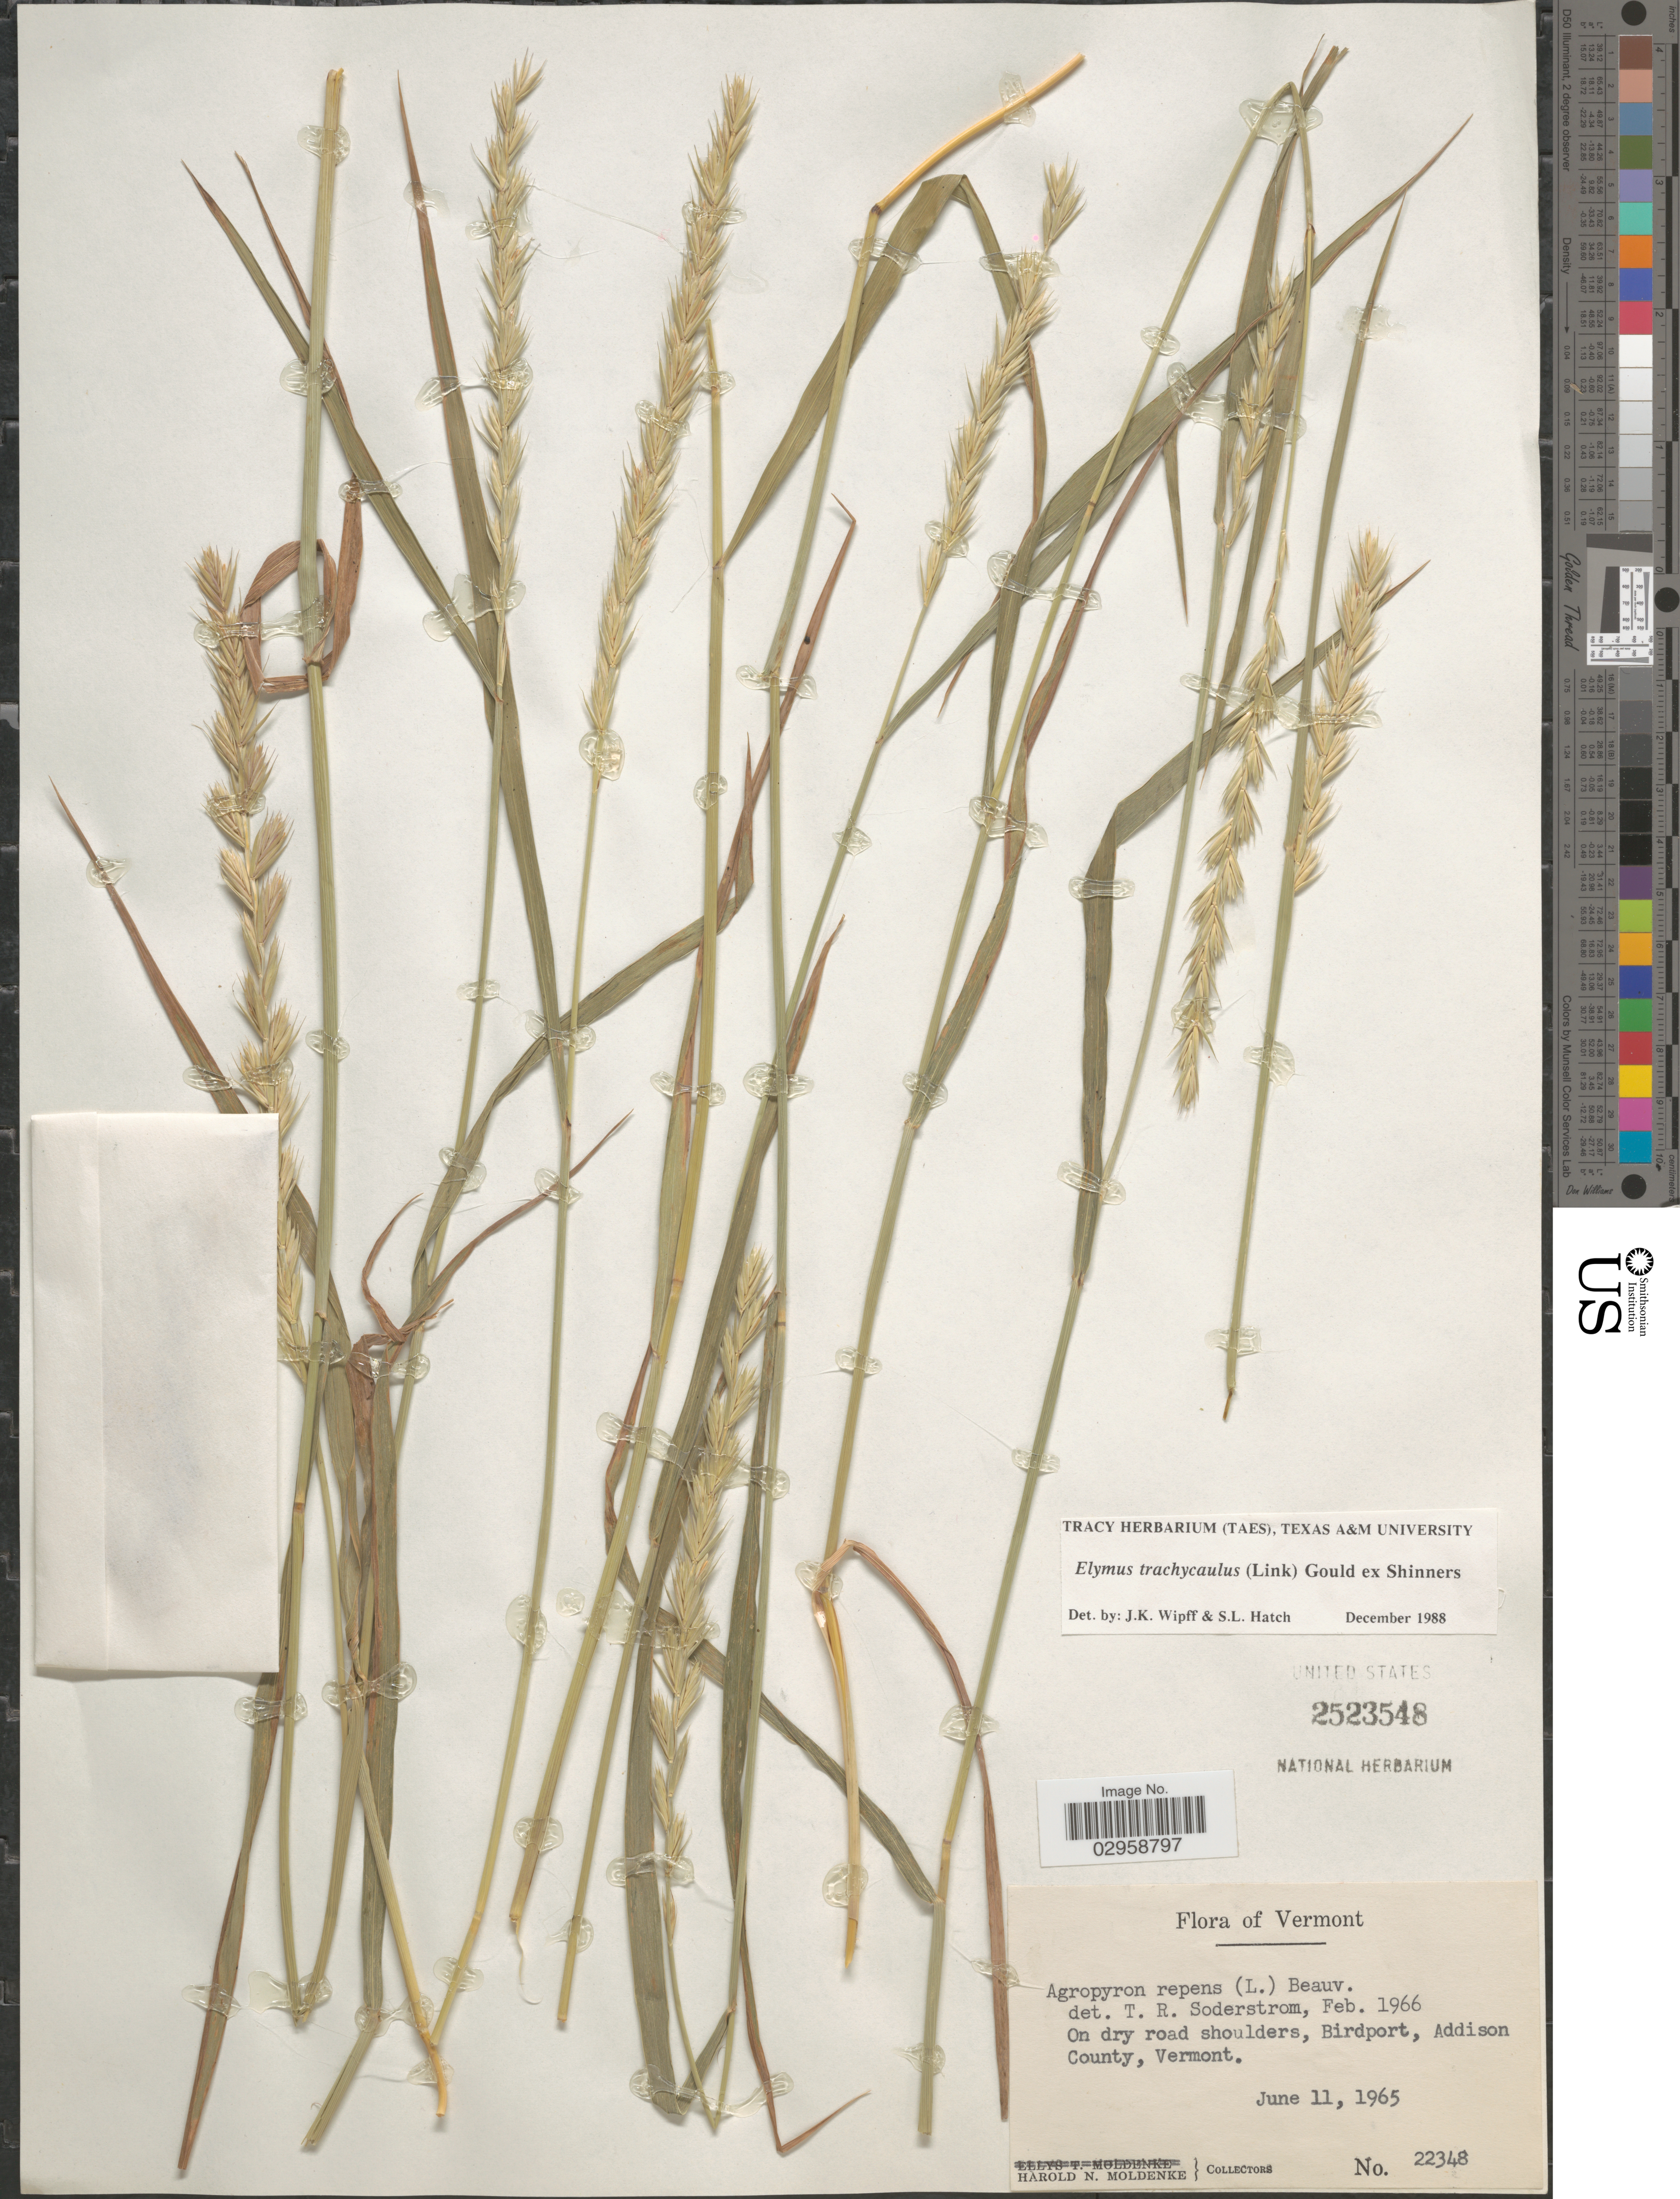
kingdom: Plantae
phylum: Tracheophyta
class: Liliopsida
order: Poales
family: Poaceae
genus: Elymus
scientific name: Elymus trachycaulus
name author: (Link) Gould ex Shinners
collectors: H. N. Moldenke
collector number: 22348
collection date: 1965-06-11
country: United States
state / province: Vermont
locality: On dry road shoulders, Birdport, Addison County.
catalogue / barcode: US 2523548